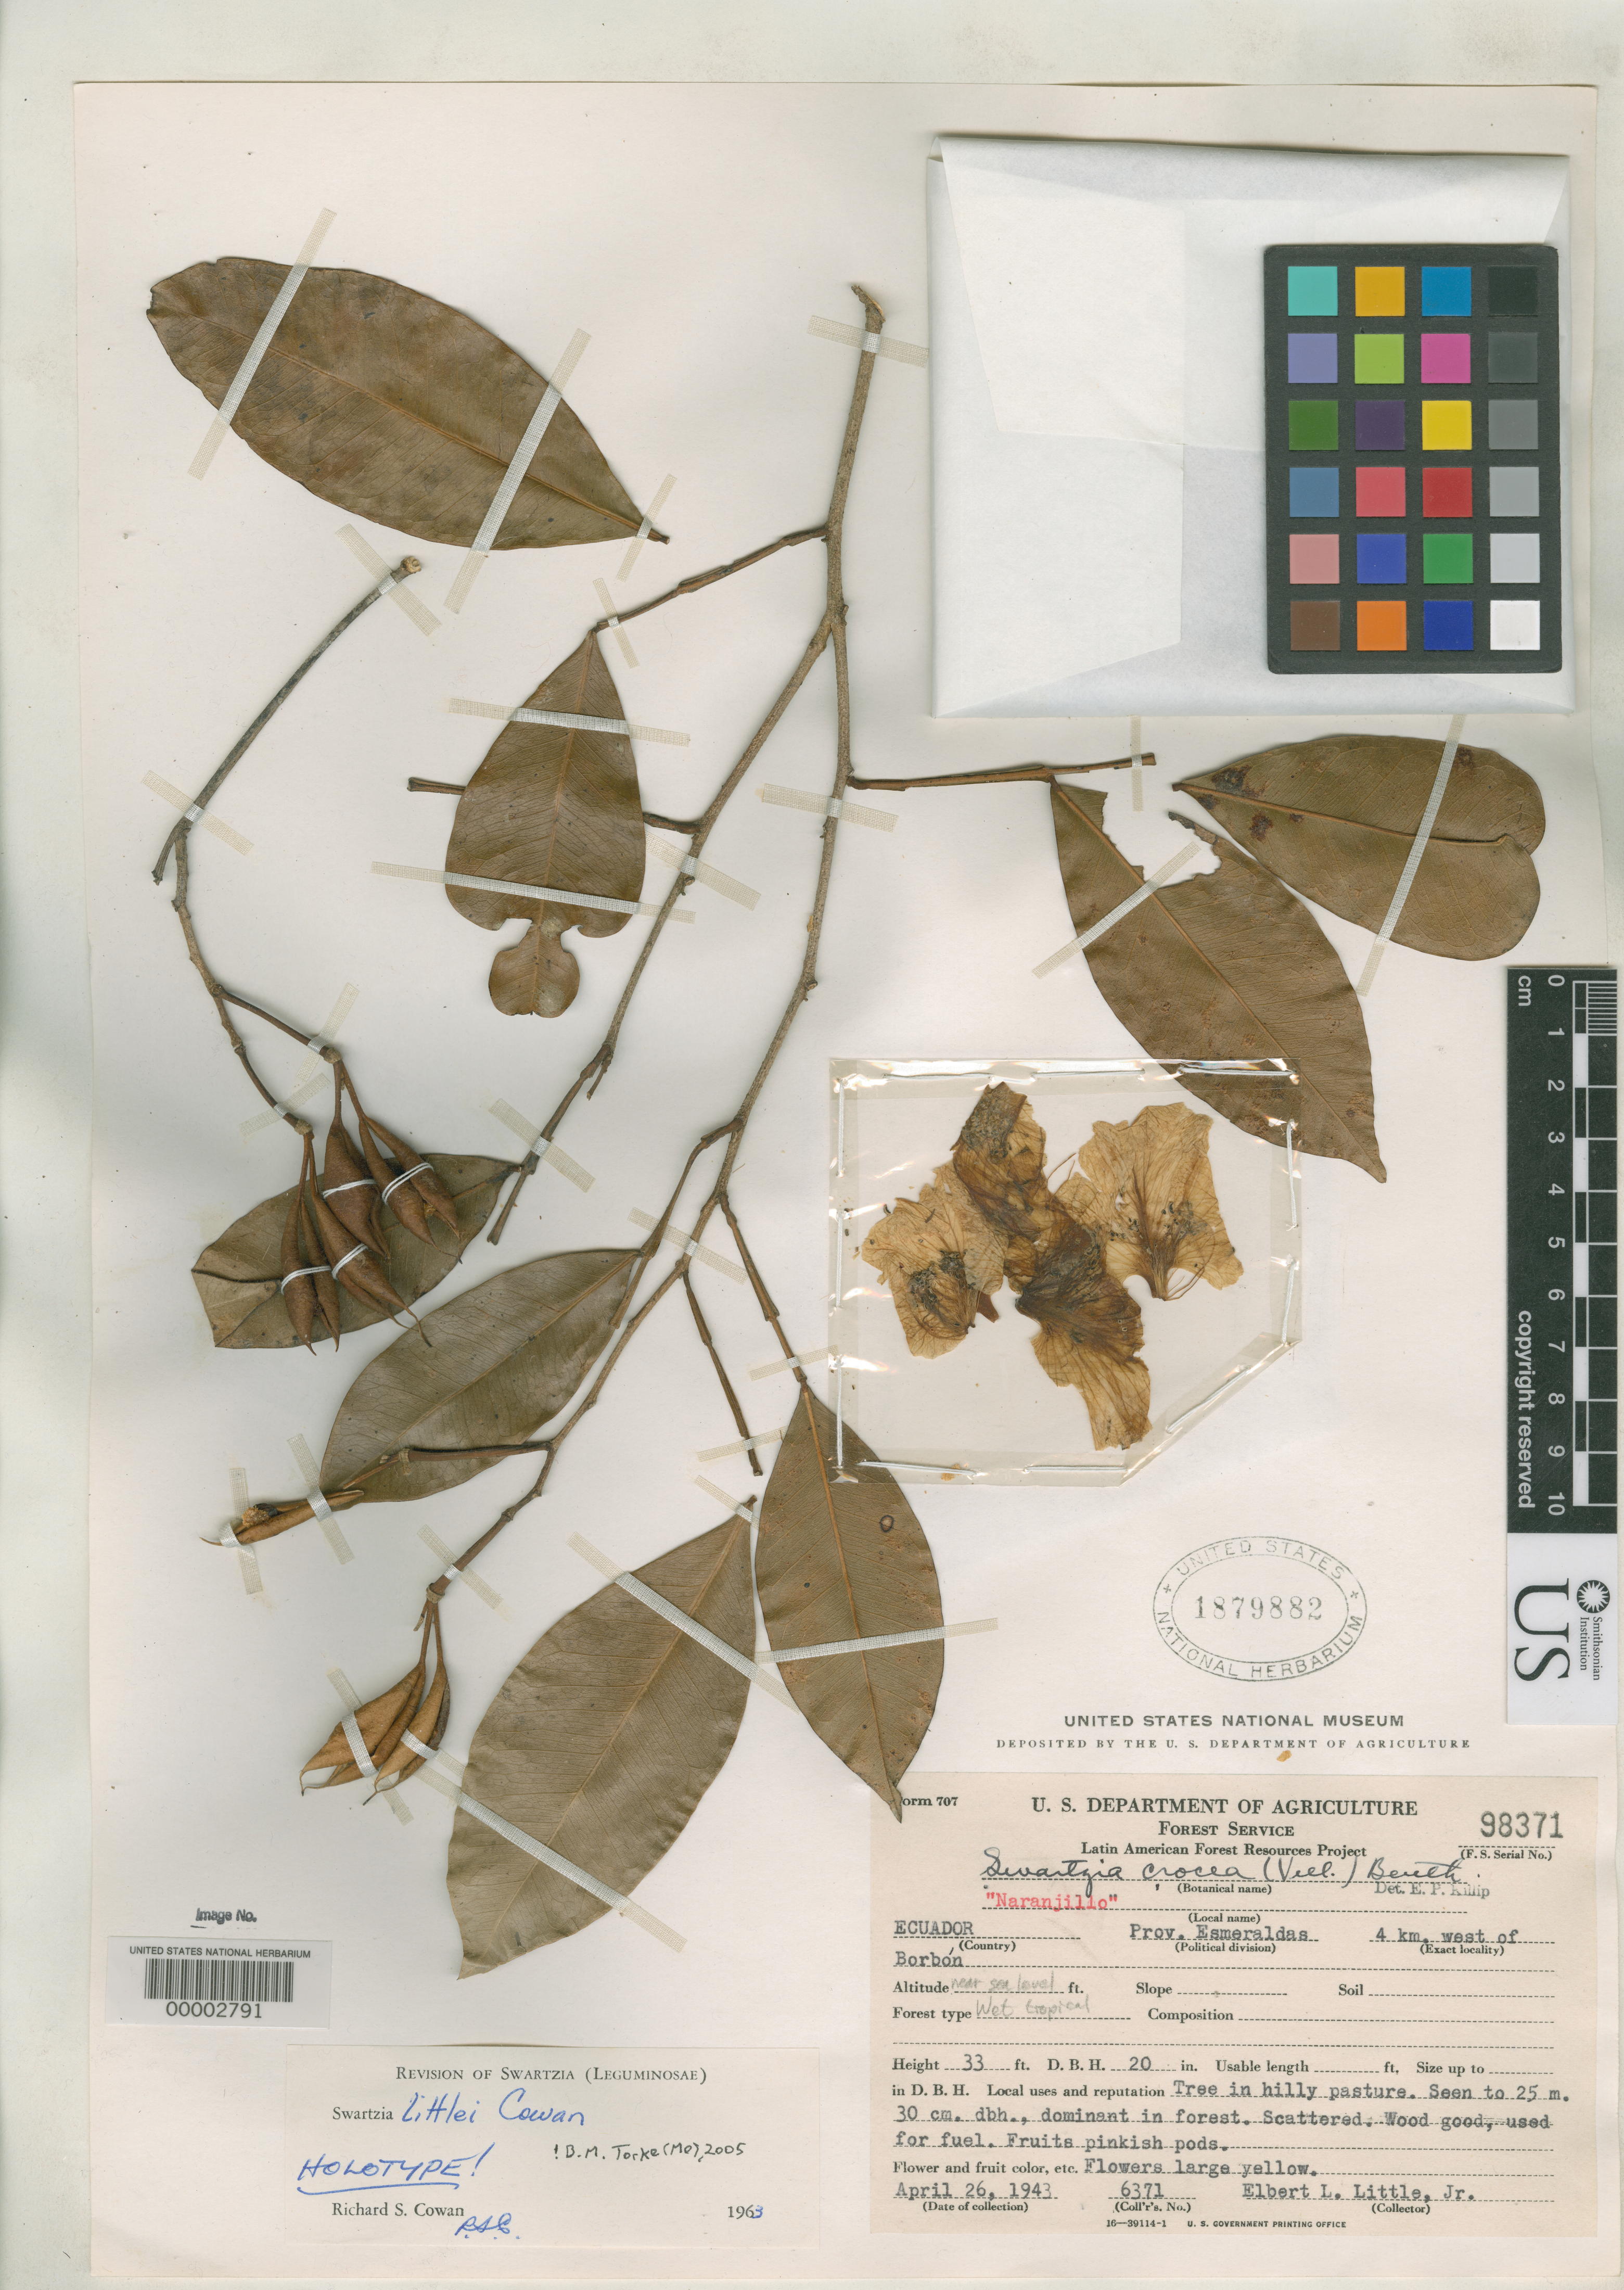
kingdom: Plantae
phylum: Tracheophyta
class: Magnoliopsida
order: Fabales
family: Fabaceae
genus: Swartzia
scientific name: Swartzia littlei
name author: R.S. Cowan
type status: Holotype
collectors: E. L. Little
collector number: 6371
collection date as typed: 26 Apr 1943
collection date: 1943-04-26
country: Ecuador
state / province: Esmeraldas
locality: West of Borbon.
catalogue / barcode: US 1879882